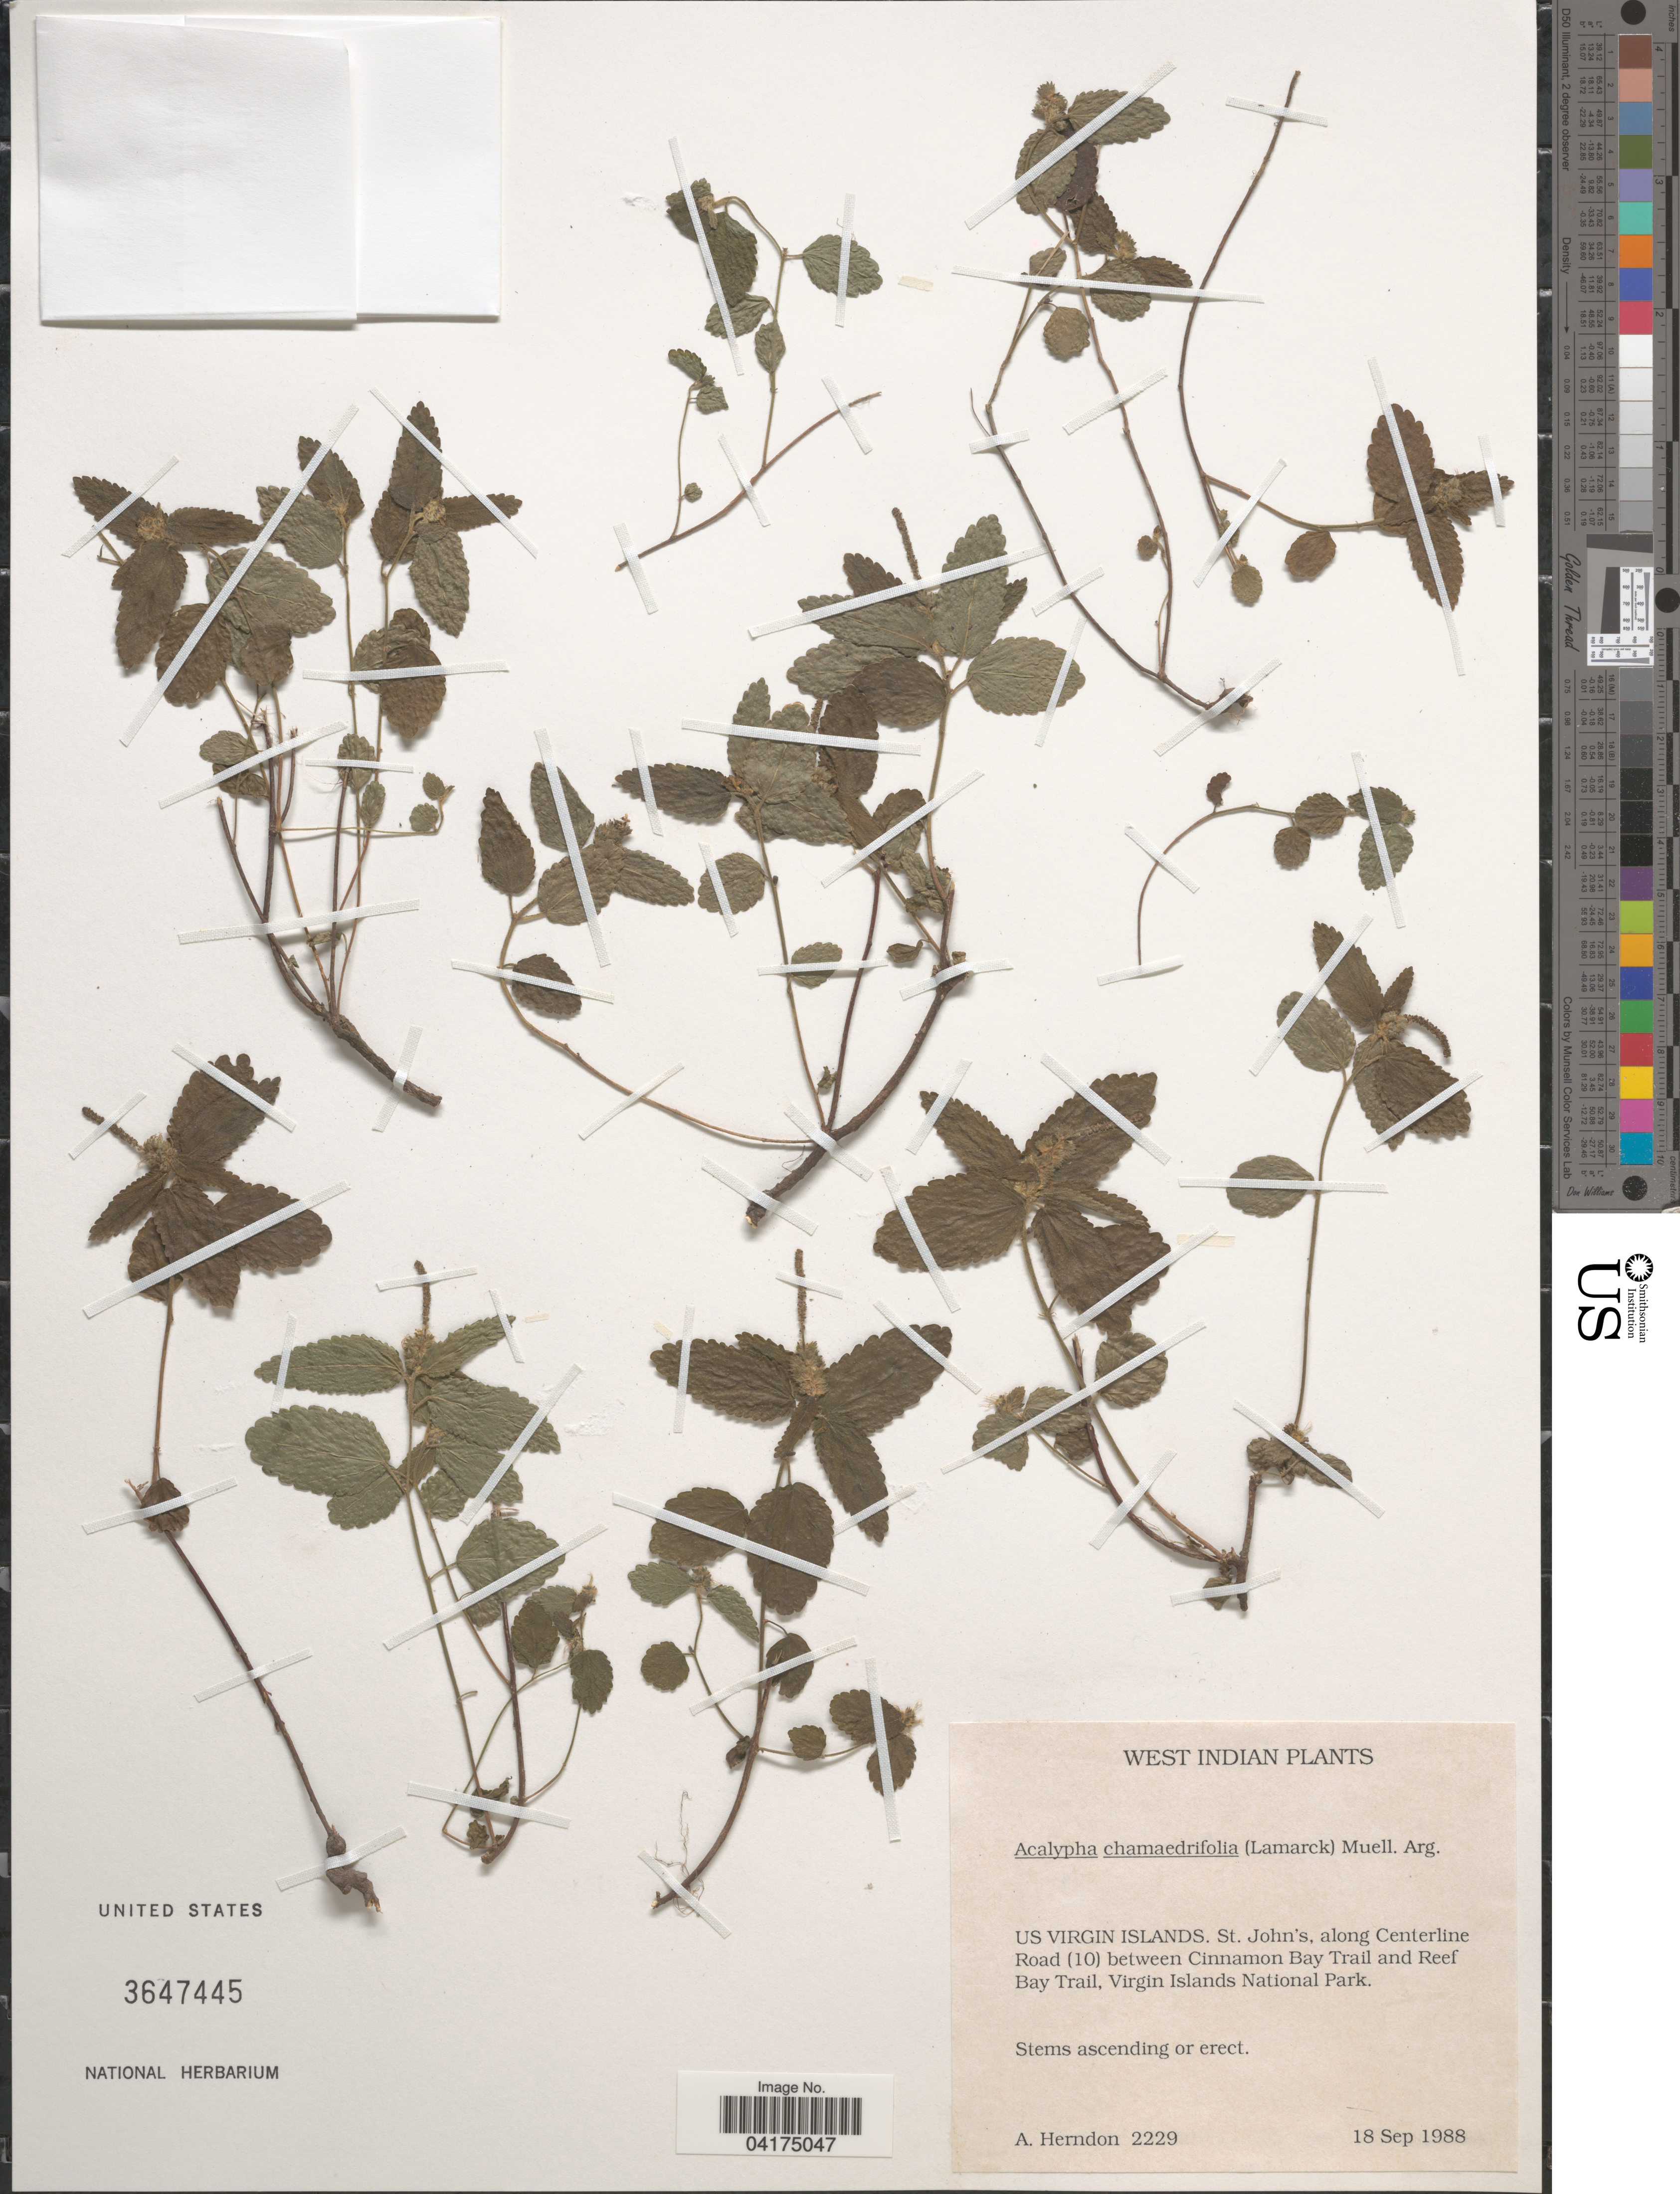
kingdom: Plantae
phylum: Tracheophyta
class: Magnoliopsida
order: Malpighiales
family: Euphorbiaceae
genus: Acalypha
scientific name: Acalypha chamaedryfolia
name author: (Lam.) Müll. Arg.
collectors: A. Herndon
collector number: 2229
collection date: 1988-09-18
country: U.S. Virgin Islands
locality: West Indian. St. John's, growing along Centerline Road (10) between Cinnamon Bay Trail and Reef Bay Trail, Virgin Islands National Park.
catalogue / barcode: US 3647445